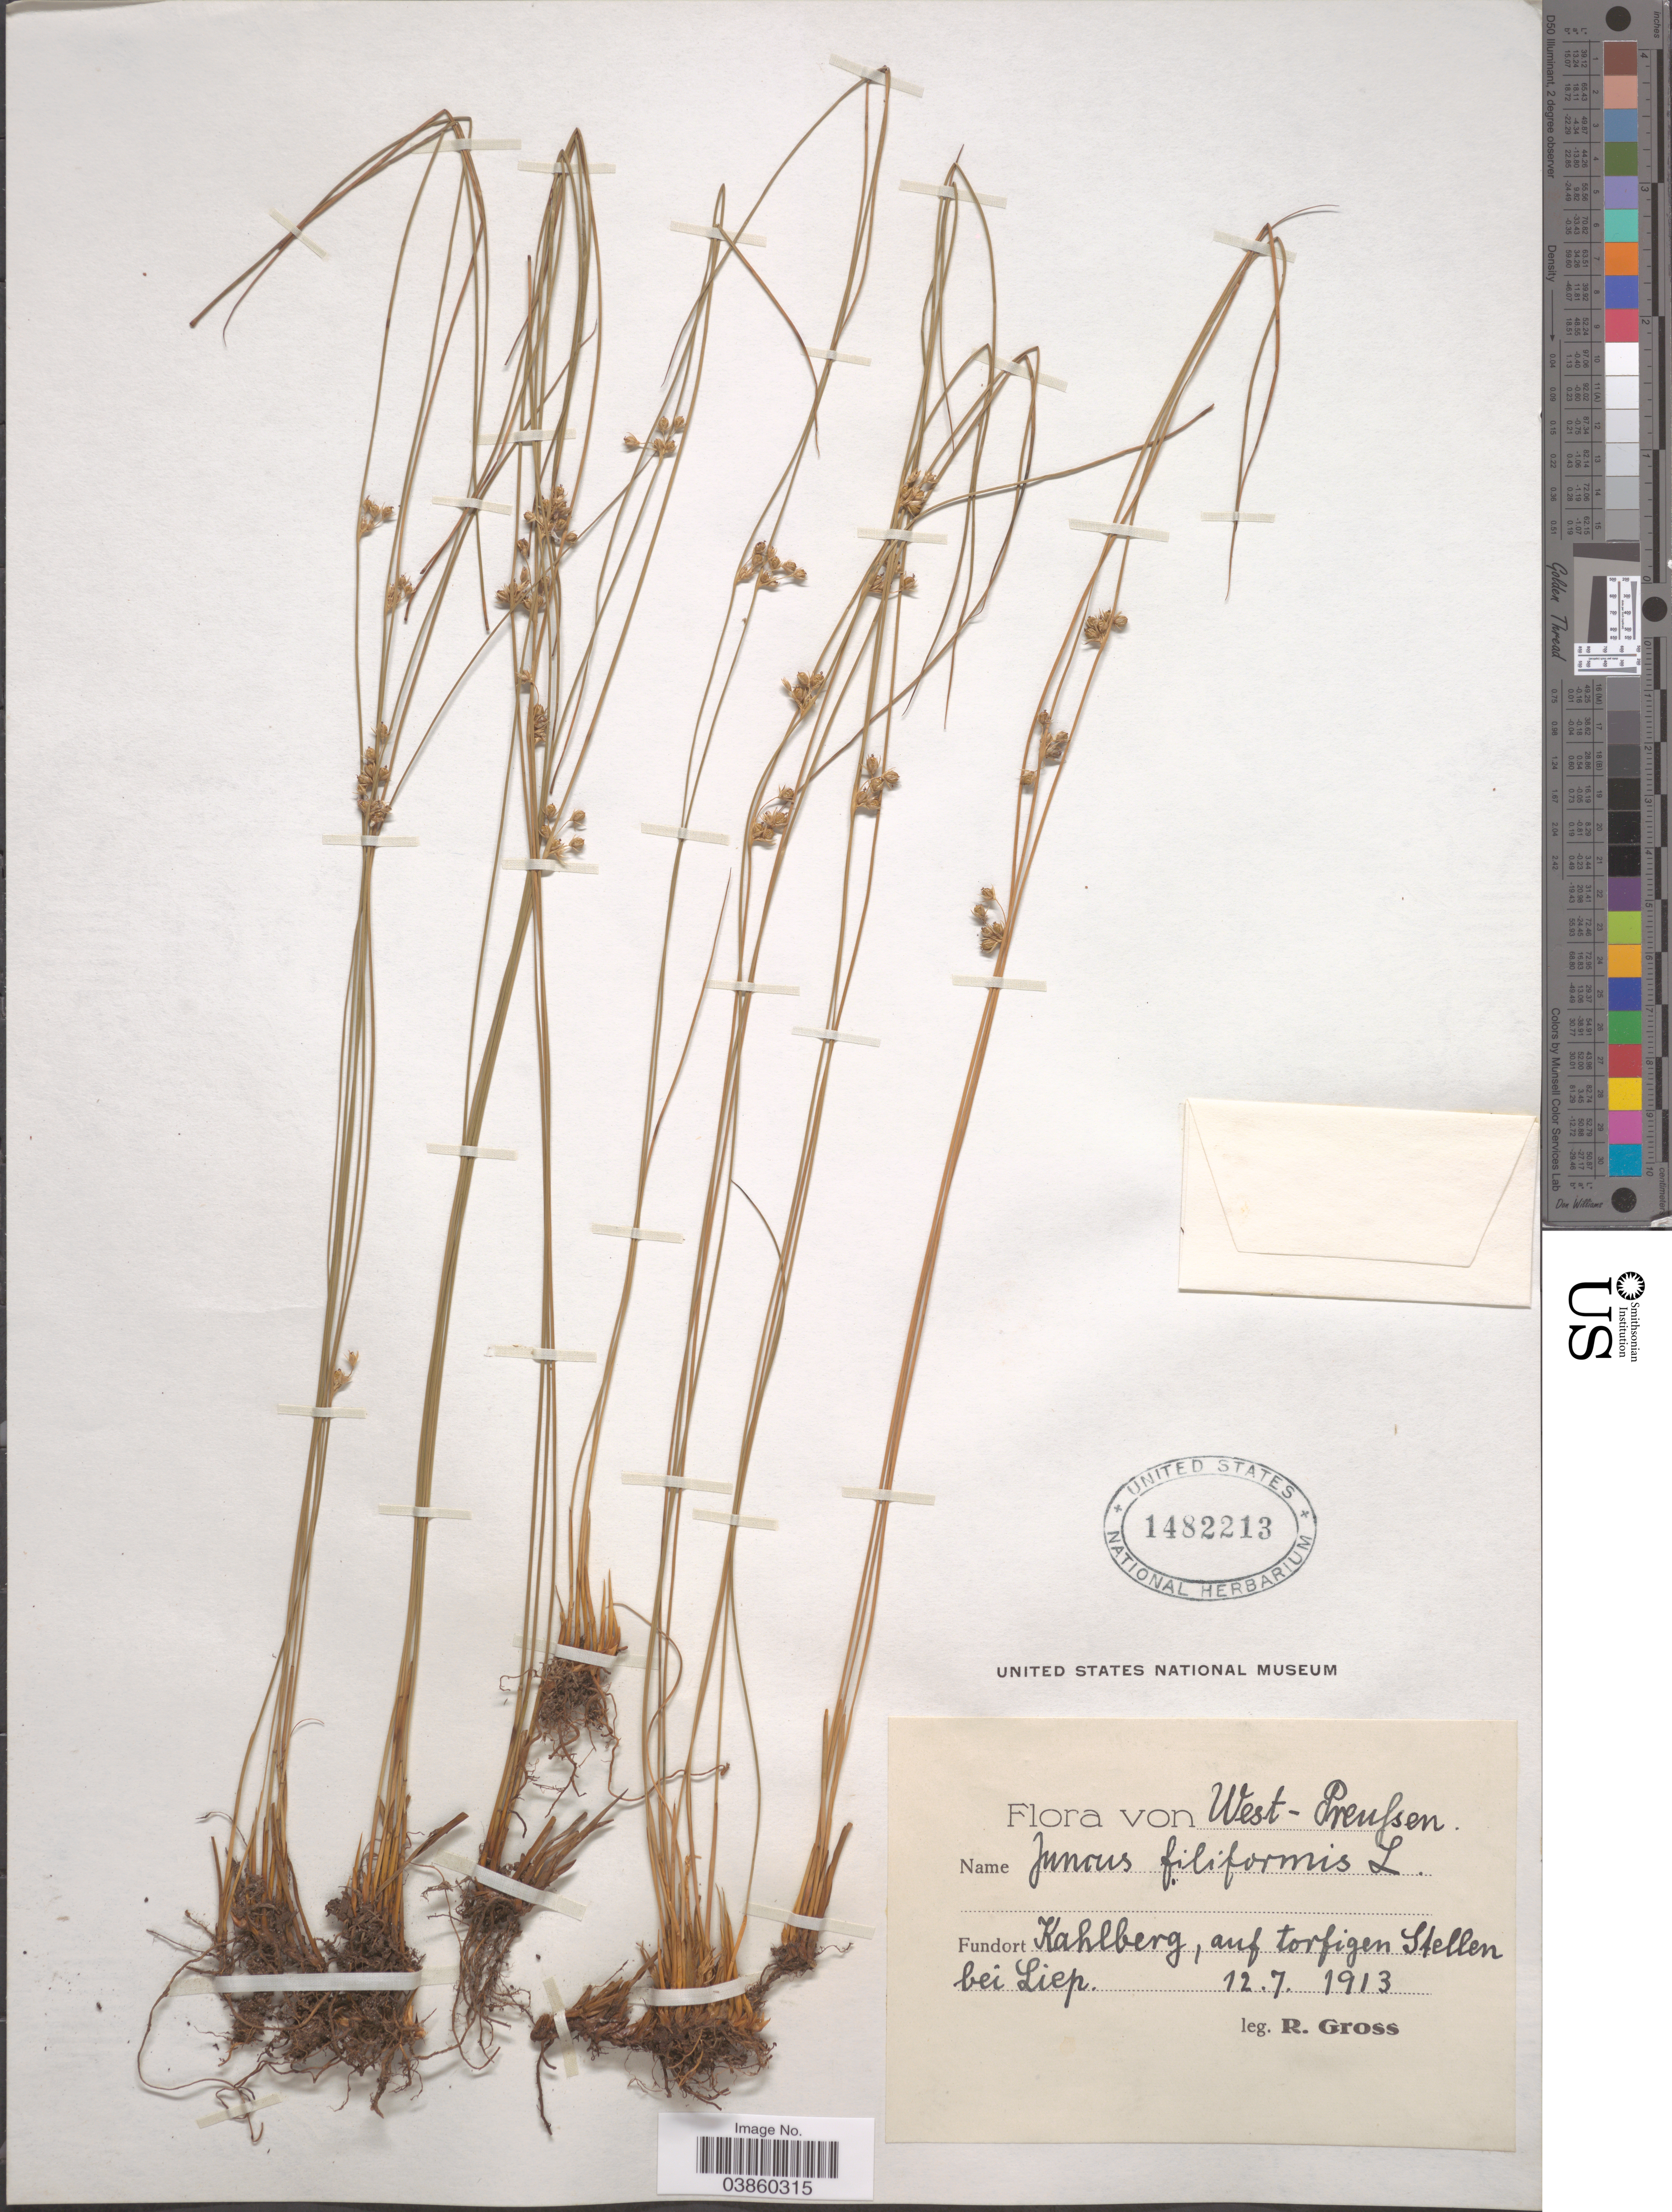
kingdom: Plantae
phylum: Tracheophyta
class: Liliopsida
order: Poales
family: Juncaceae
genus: Juncus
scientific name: Juncus filiformis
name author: L.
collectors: R. Gross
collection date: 1913-07-12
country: Germany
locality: West-Preussen. Fundort Kahlberg, auf torfigen Stellen bei Liep.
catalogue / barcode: US 1482213